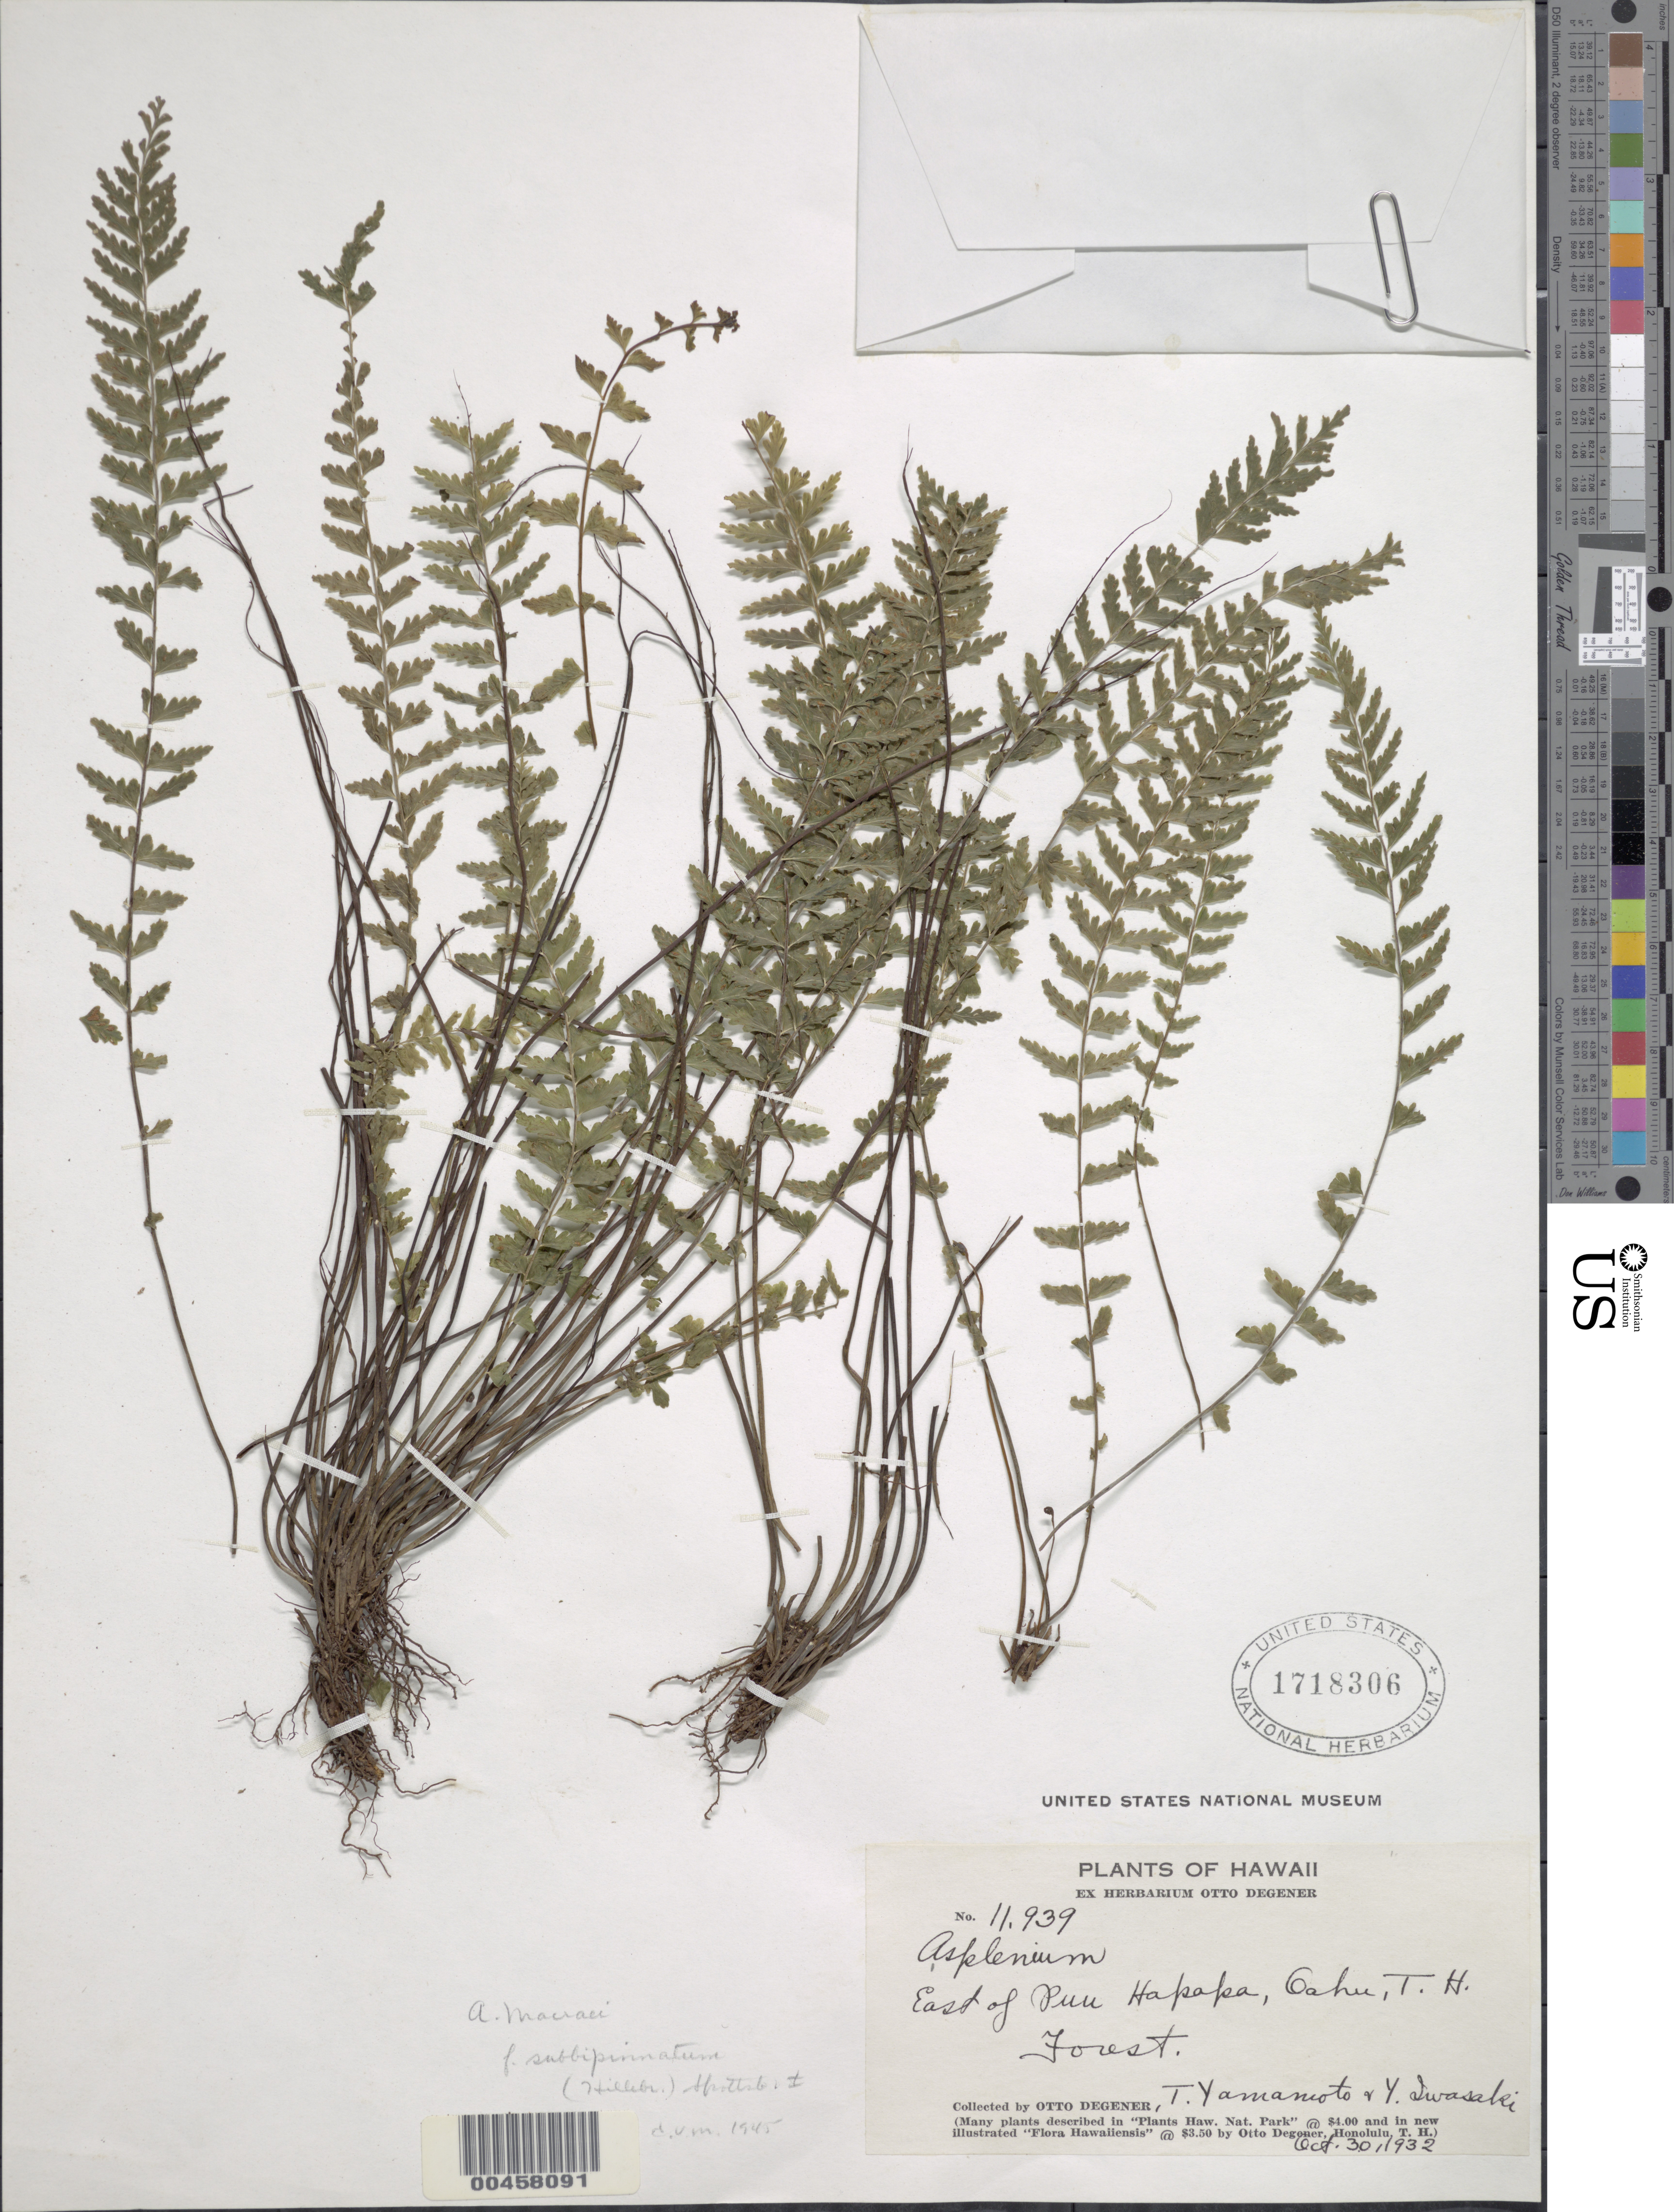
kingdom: Plantae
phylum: Tracheophyta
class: Polypodiopsida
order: Polypodiales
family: Aspleniaceae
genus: Asplenium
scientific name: Asplenium macraei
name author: Hook. & Grev.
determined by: Wagner, W. L., (BOT), Smithsonian Institution - National Museum of Natural History (UNITED STATES)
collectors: O. Degener, T. Yamamoto & Y. Iwasaki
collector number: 11939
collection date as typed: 30 Oct 1932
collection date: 1932-10-30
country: United States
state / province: Hawaii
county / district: Honolulu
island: Oahu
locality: East of Puu Hapapa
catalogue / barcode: US 1718306